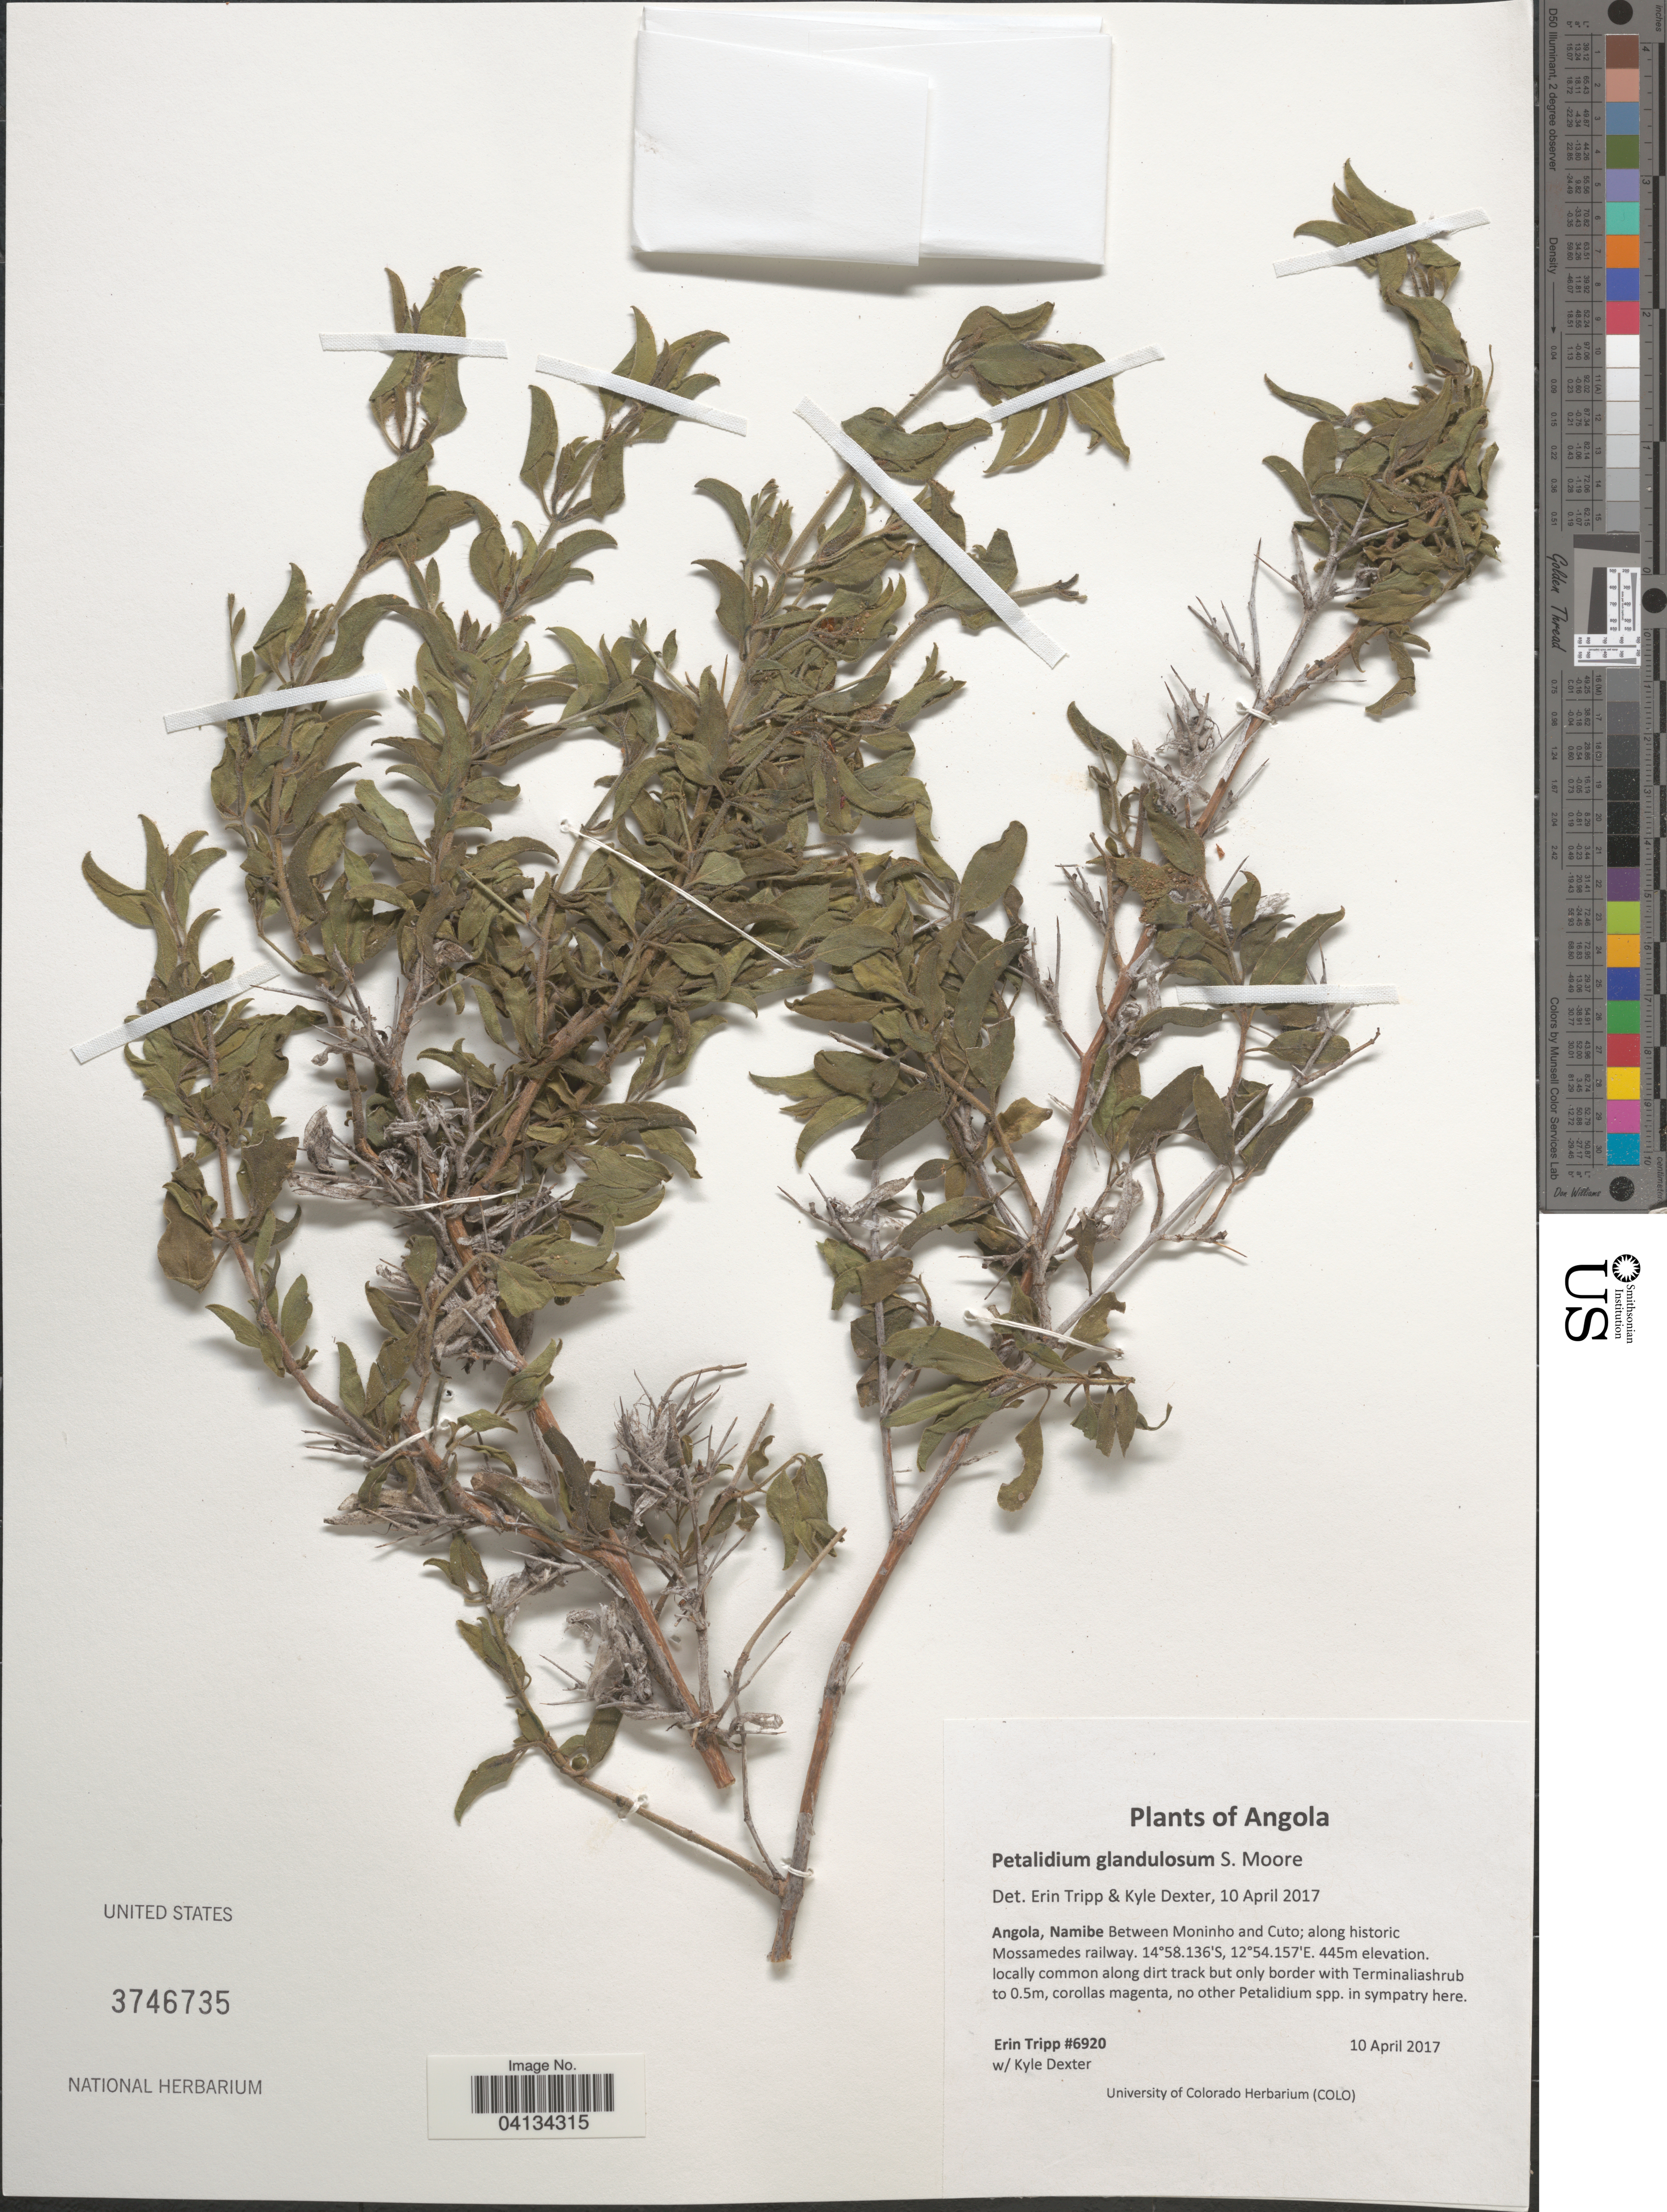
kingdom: Plantae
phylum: Tracheophyta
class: Magnoliopsida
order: Lamiales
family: Acanthaceae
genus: Petalidium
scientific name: Petalidium glandulosum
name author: S. Moore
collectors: E. Tripp & K. Dexter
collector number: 6920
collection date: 2017-04-10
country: Angola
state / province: Namibe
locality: Between Moninho and Cutto; along historic Mossamedes railway.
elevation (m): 445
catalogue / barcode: US 3746735